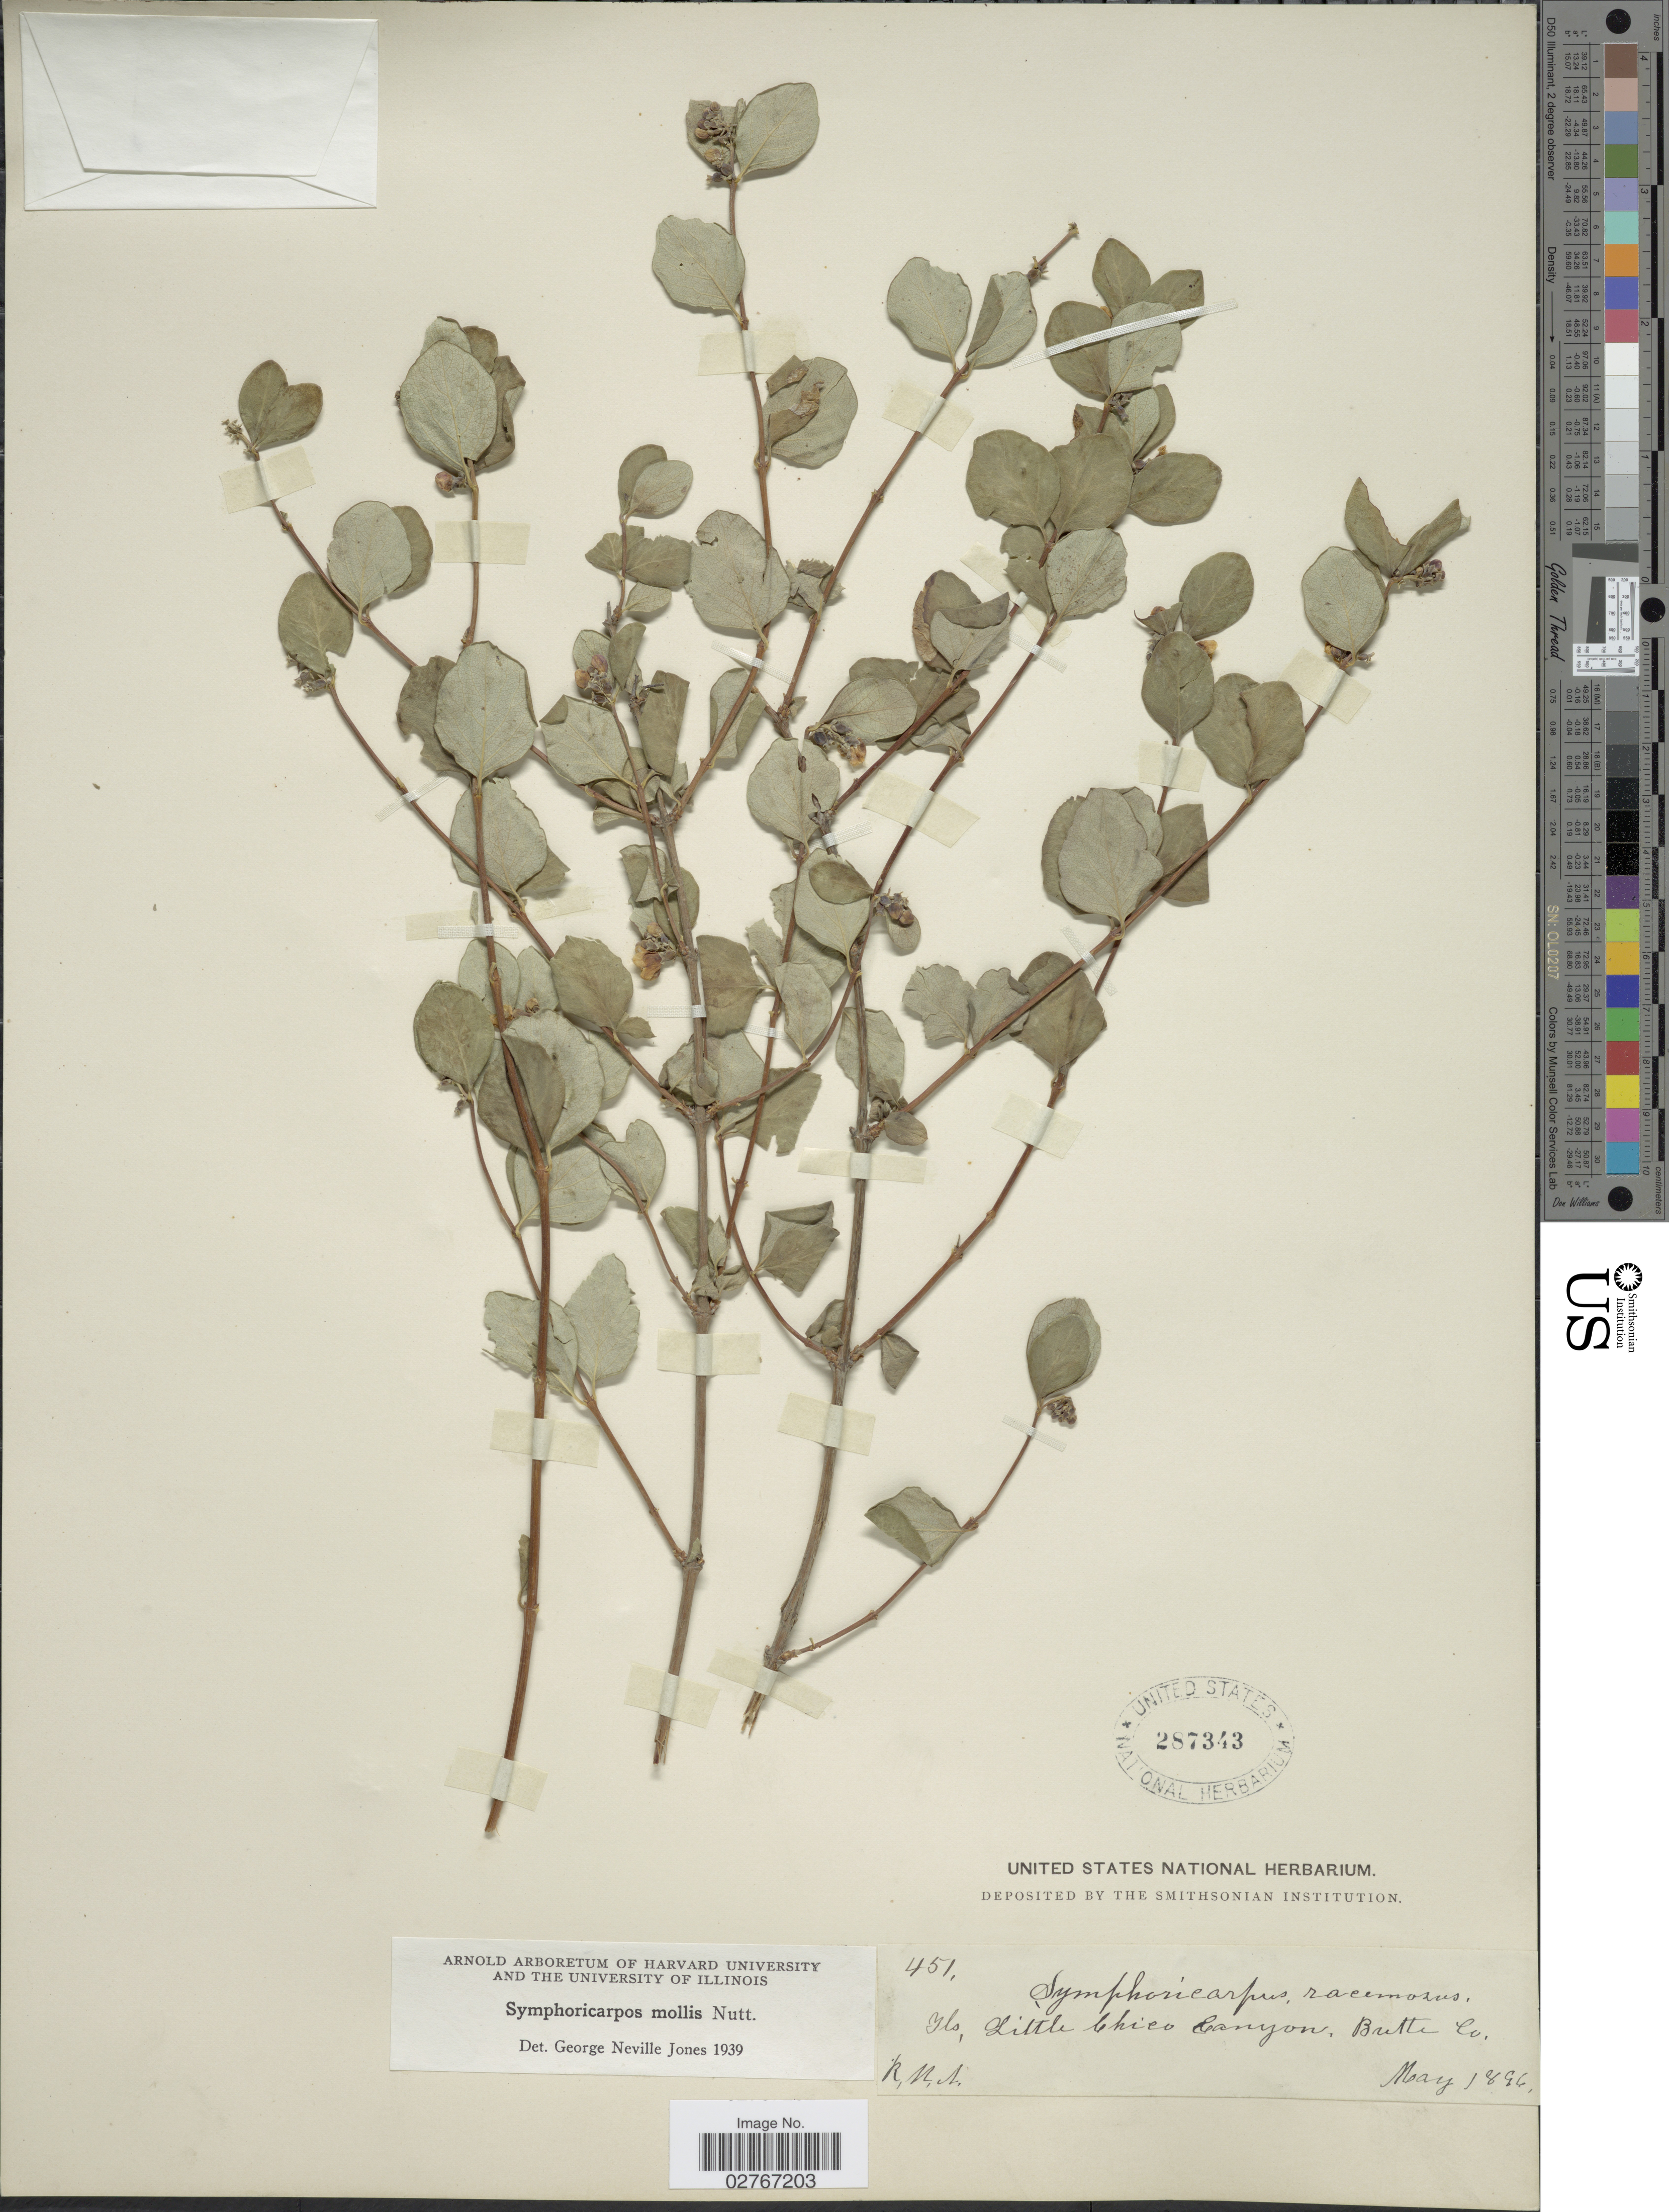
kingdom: Plantae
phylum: Tracheophyta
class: Magnoliopsida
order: Dipsacales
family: Caprifoliaceae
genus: Symphoricarpos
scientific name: Symphoricarpos mollis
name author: Nutt.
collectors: R. M. A.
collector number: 451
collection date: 1896-05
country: United States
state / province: California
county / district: Butte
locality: Little Chico Canyon, Butte Co.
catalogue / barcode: US 287343